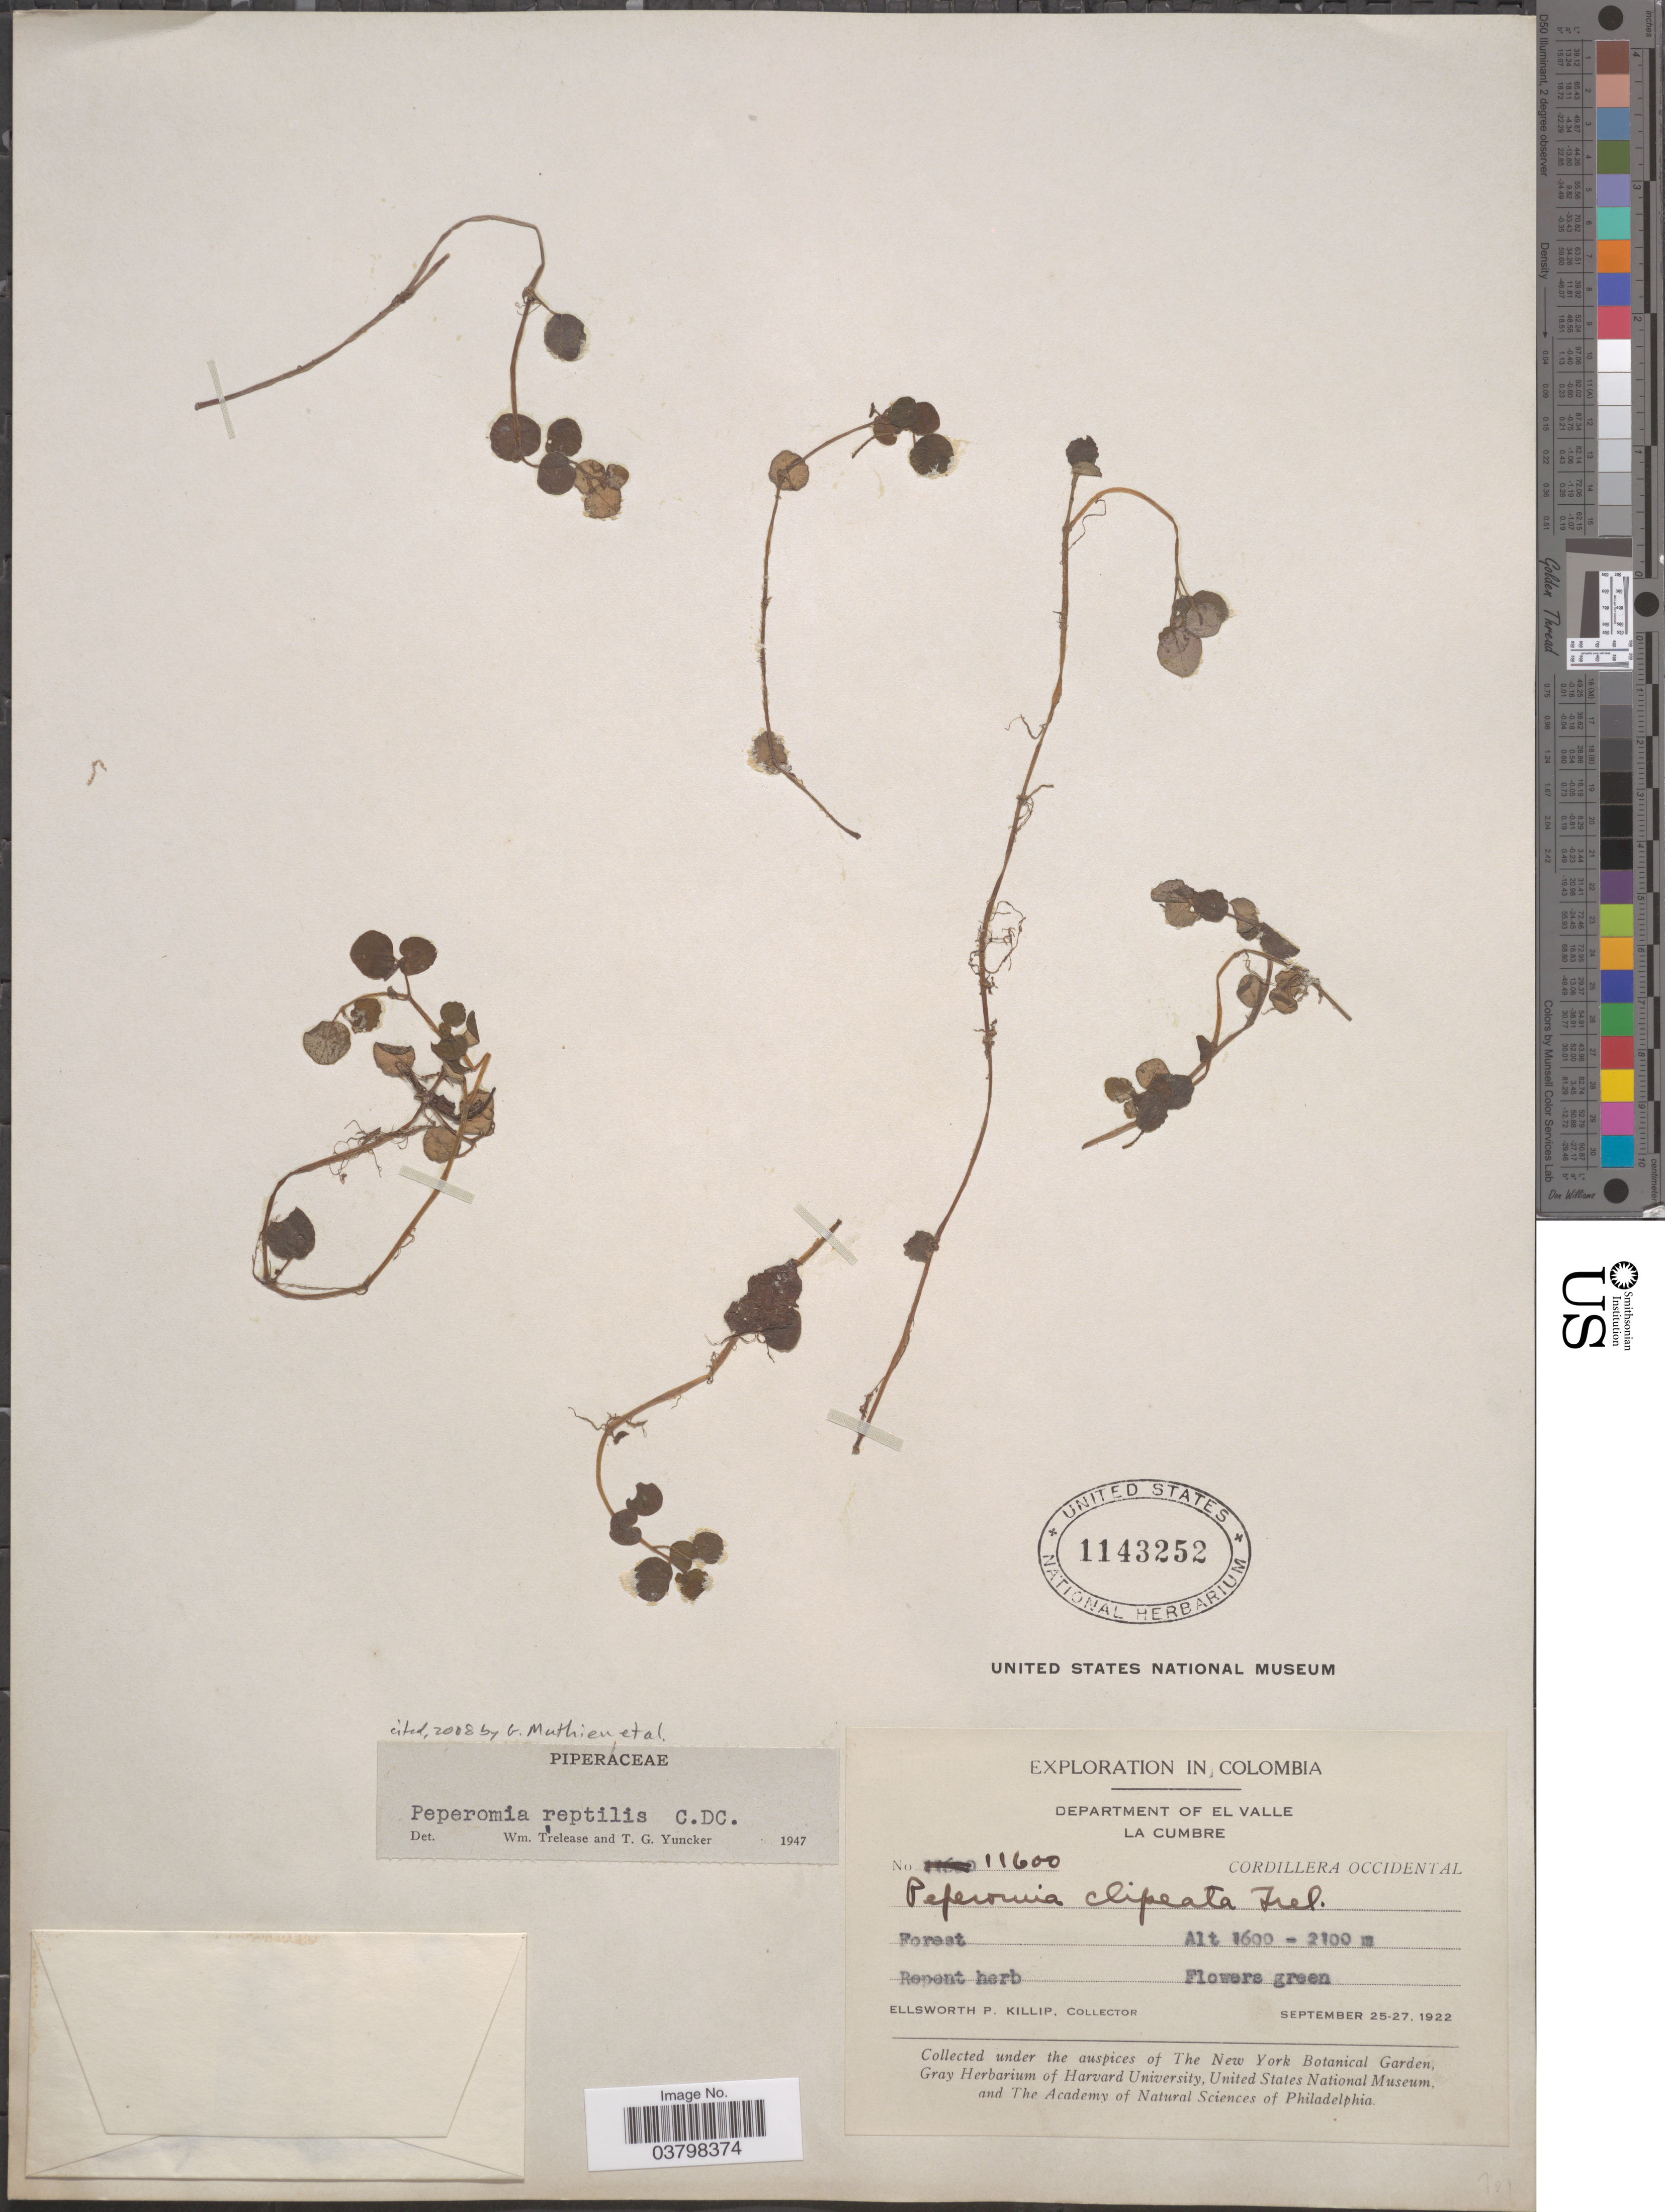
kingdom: Plantae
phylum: Tracheophyta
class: Magnoliopsida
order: Piperales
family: Piperaceae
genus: Peperomia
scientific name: Peperomia reptilis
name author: C. DC.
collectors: E. P. Killip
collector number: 11600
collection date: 1922-09-25/1922-09-27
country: Colombia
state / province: Valle del Cauca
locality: Department of El Valle. La Cumbre. Cordillera Occidental.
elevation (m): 1600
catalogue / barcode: US 1143252